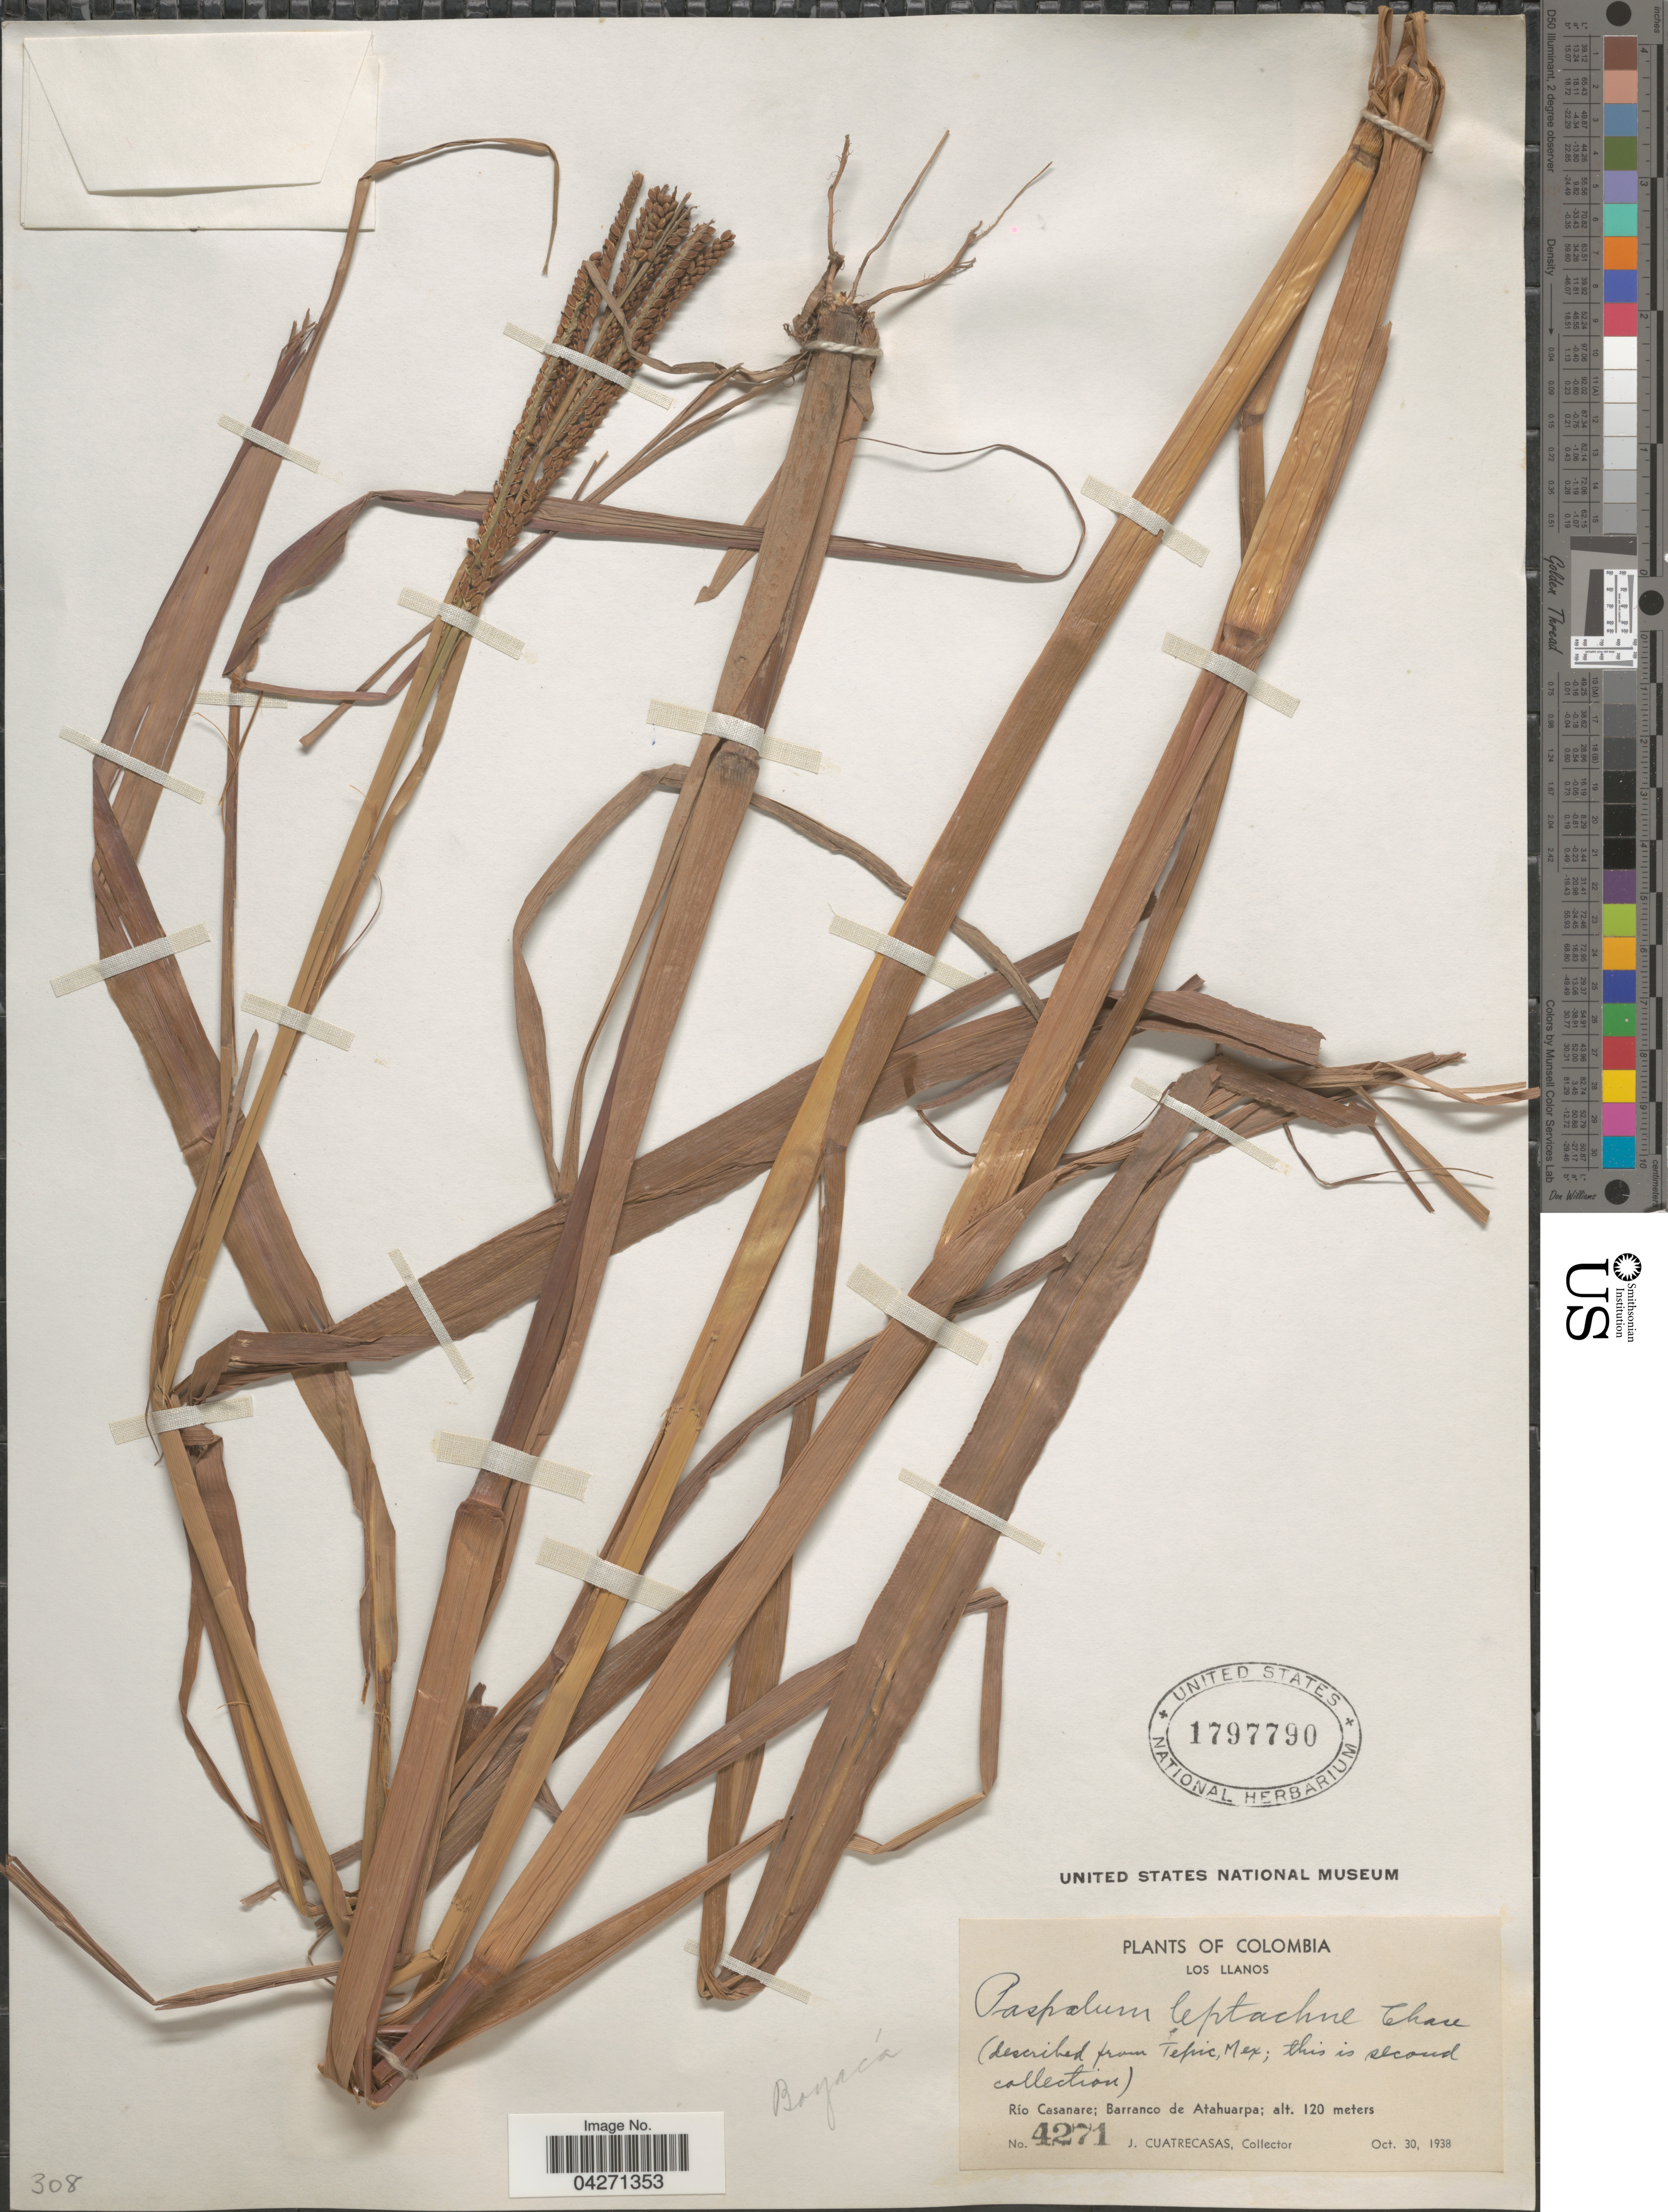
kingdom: Plantae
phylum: Tracheophyta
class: Liliopsida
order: Poales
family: Poaceae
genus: Paspalum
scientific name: Paspalum leptachne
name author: Chase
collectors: J. Cuatrecasas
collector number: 4271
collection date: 1938-10-30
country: Colombia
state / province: Casanare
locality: Los Llanos. Río Casanare; Barranco de Atahuarpa.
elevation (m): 120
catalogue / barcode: US 1797790